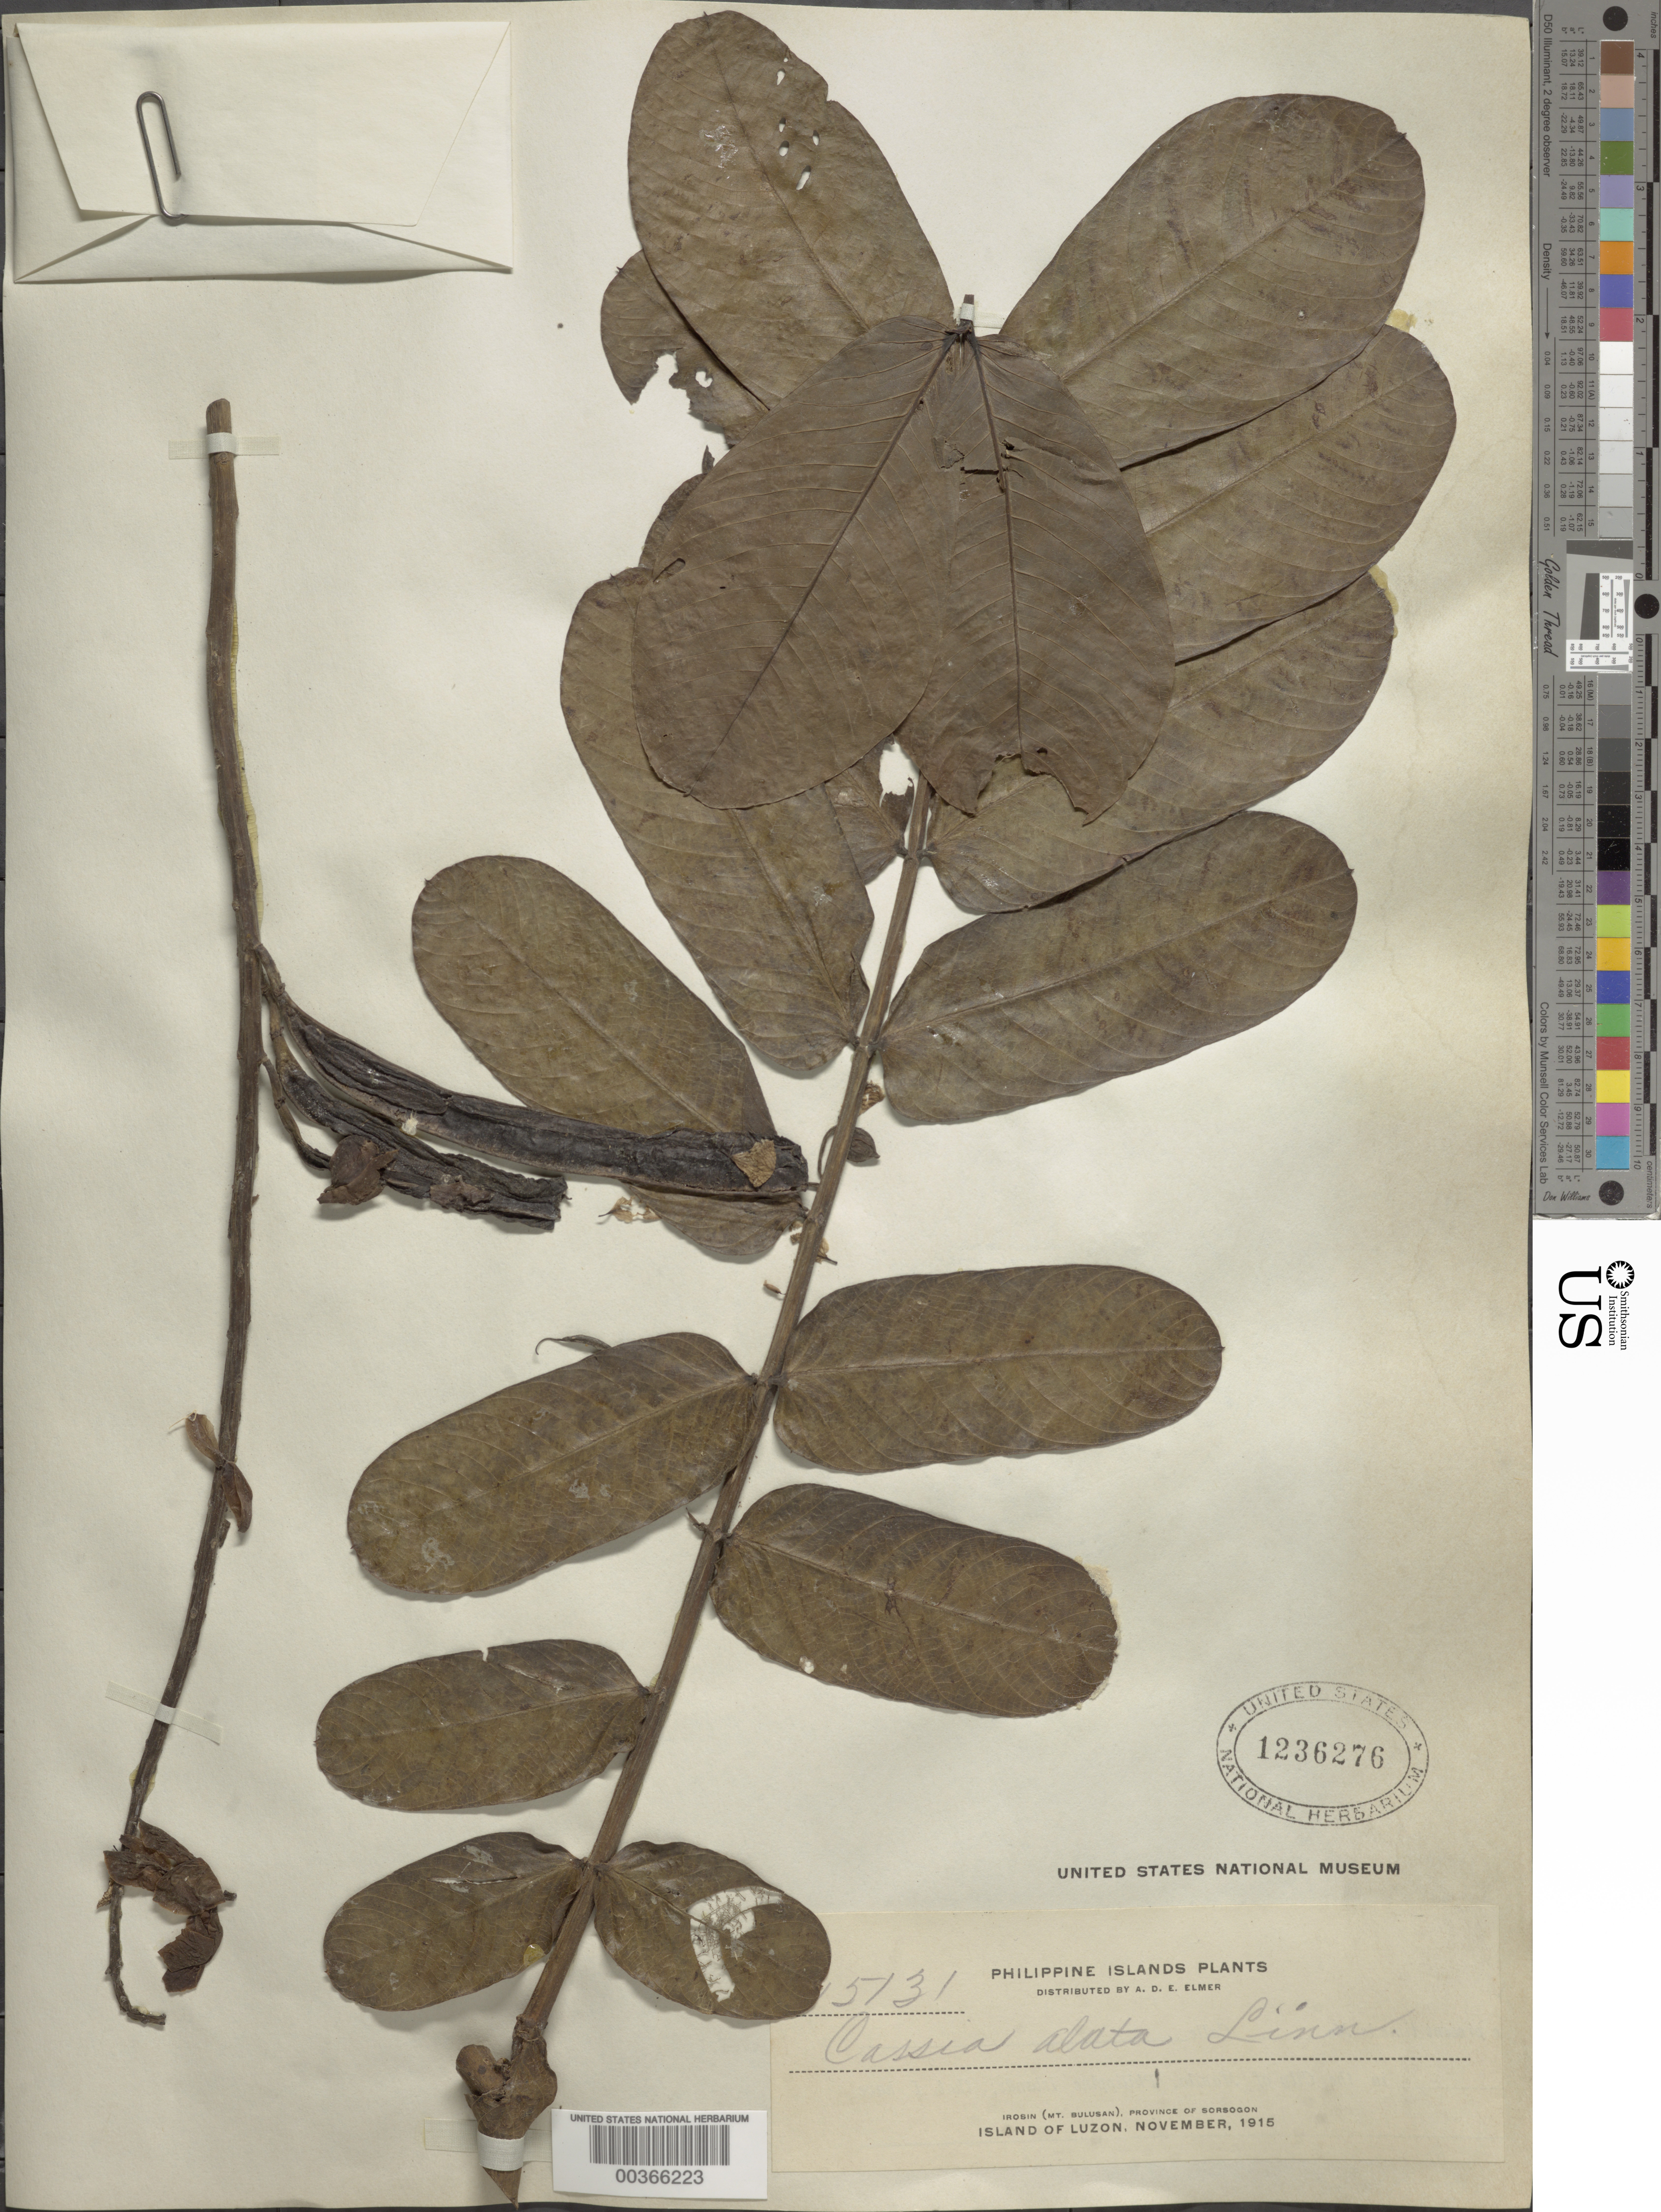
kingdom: Plantae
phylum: Tracheophyta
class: Magnoliopsida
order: Fabales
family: Fabaceae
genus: Senna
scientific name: Senna alata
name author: (L.) Roxb.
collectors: A. D. E. Elmer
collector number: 15131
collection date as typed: Nov 1915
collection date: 1915-11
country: Philippines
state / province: Bicol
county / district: Sorsogon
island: Luzon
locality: Irosin, mr. bulusan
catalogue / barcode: US 1236276